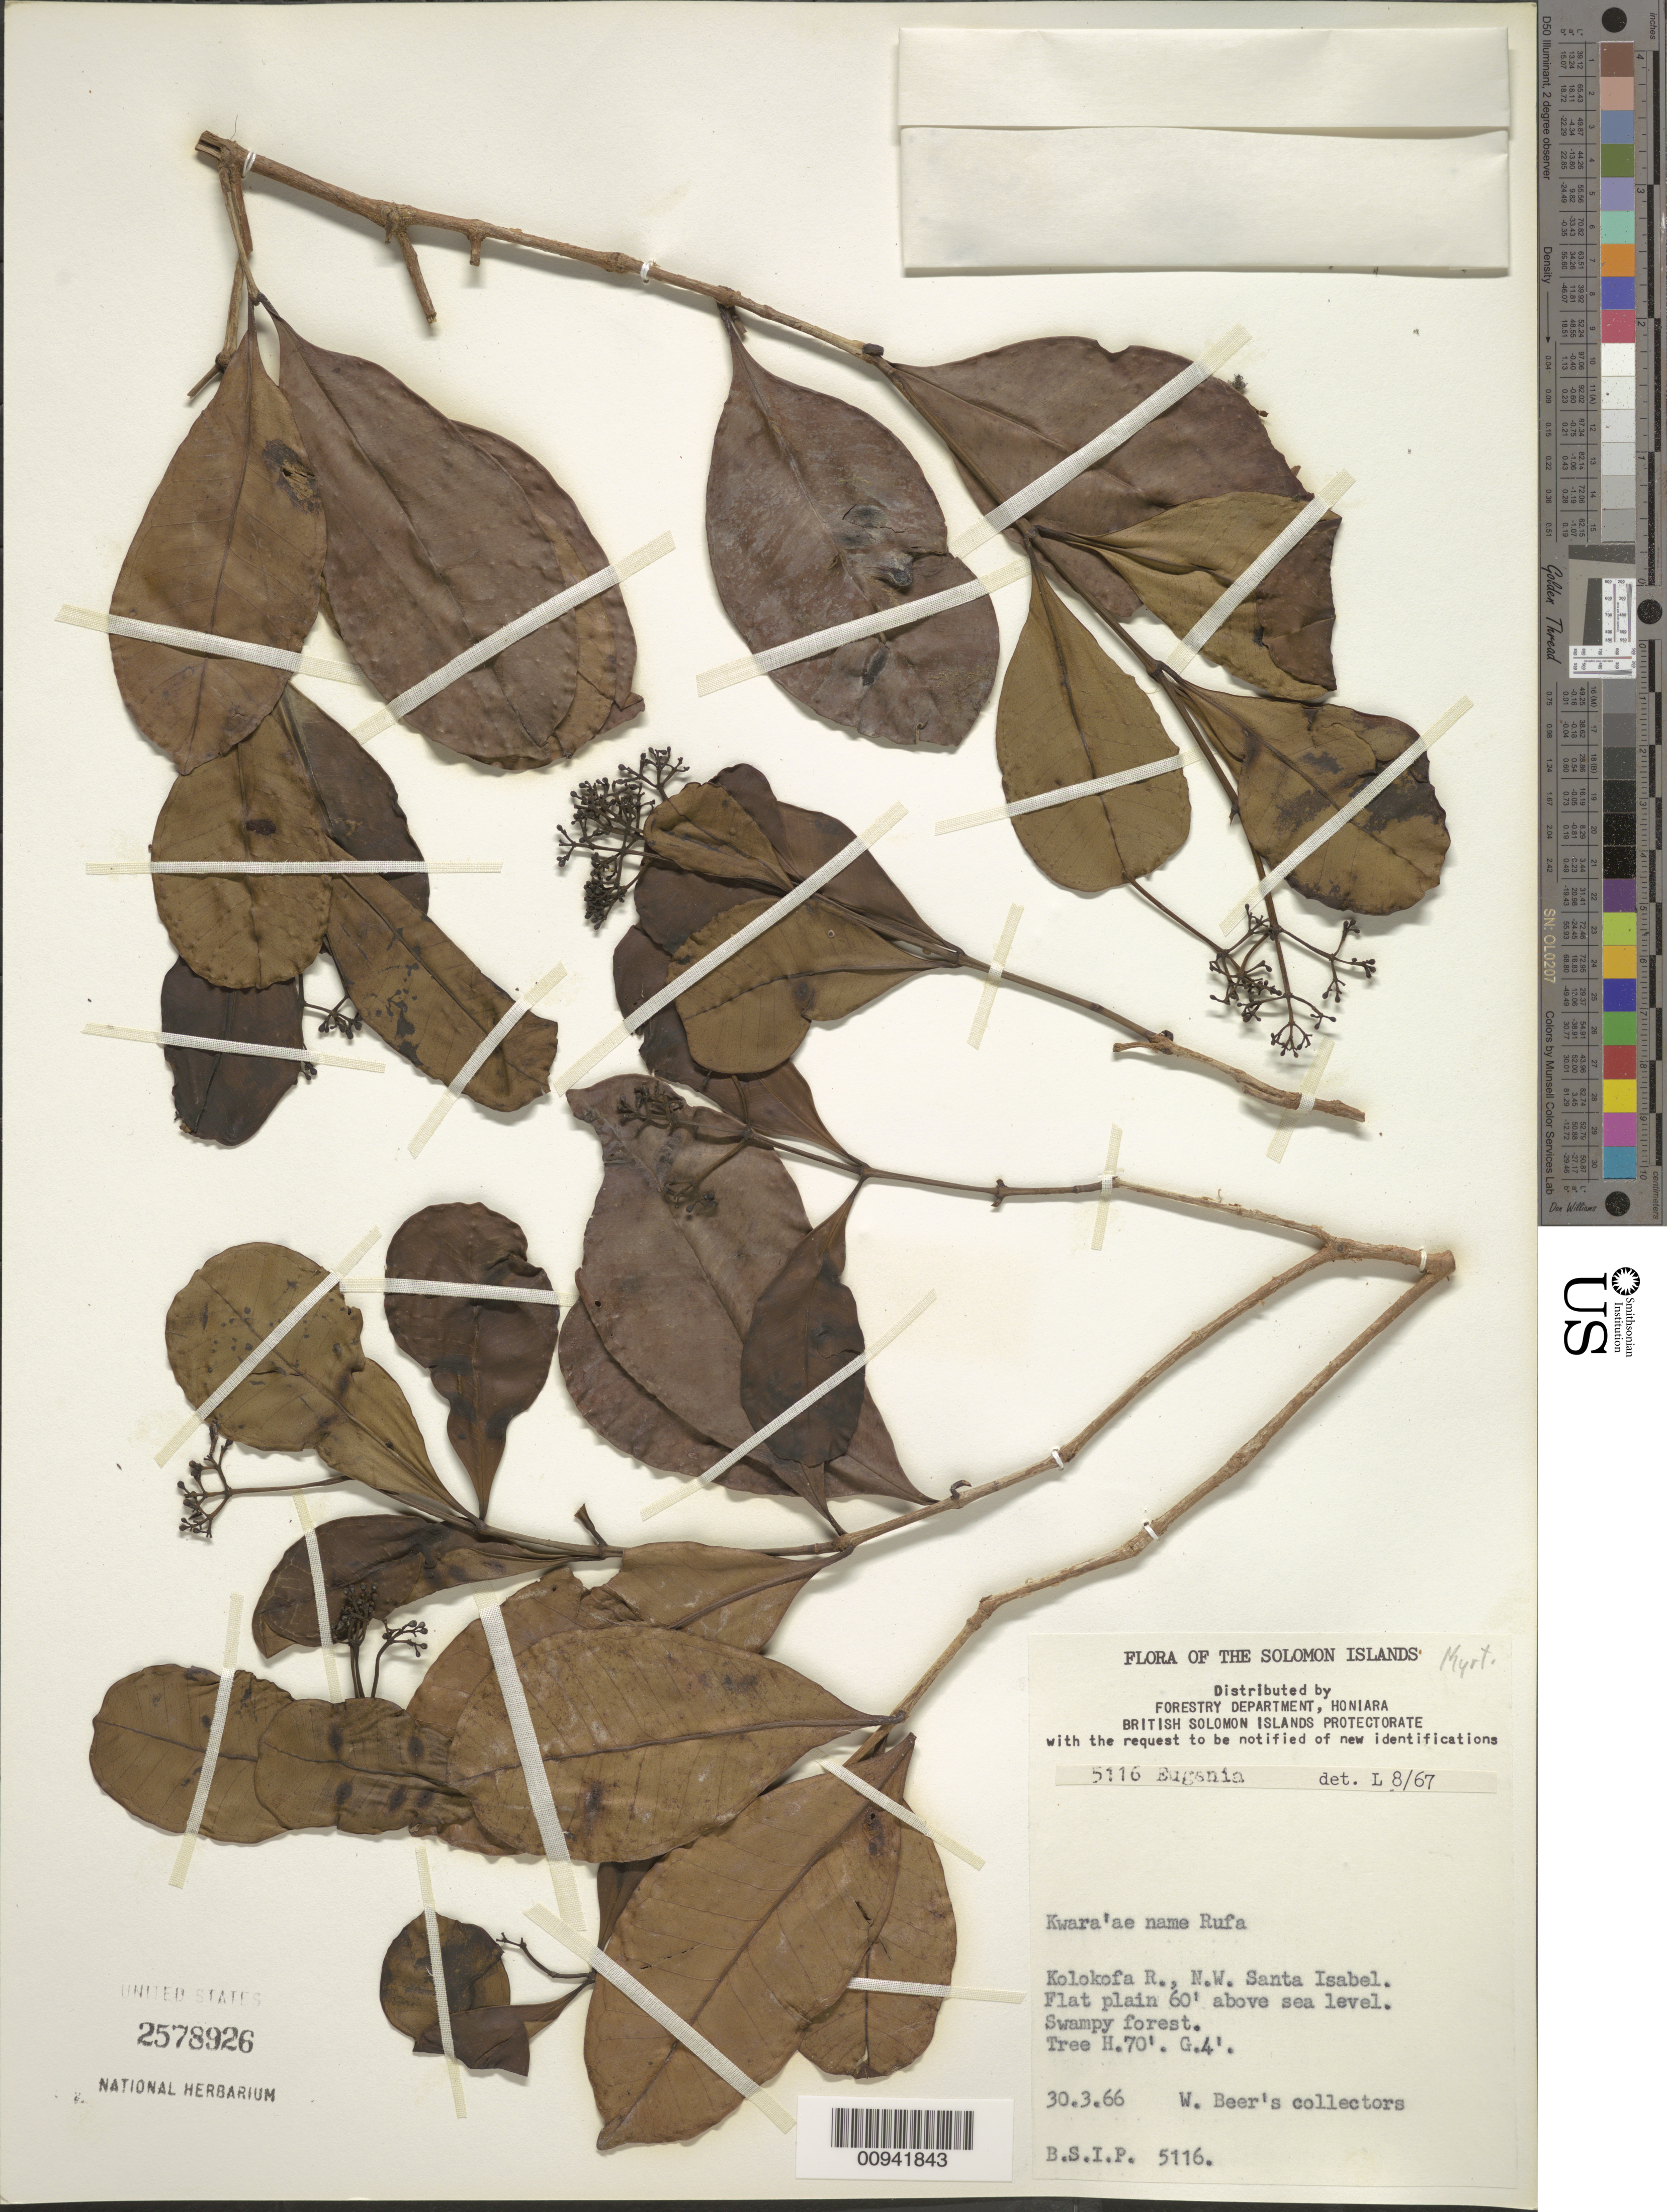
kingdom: Plantae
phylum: Tracheophyta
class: Magnoliopsida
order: Myrtales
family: Myrtaceae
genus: Syzygium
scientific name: Syzygium effusum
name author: (A. Gray) K. Müller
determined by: Craven, L. A.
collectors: W. Beer's Collectors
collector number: BSIP 5116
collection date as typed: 30 Mar 1966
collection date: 1966-03-30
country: Solomon Islands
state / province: Isabel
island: Santa Isabel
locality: Kolokofa R., N.W. Santa Isabel.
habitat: Flat plain. Swampy forest.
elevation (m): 18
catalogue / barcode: US 2578926